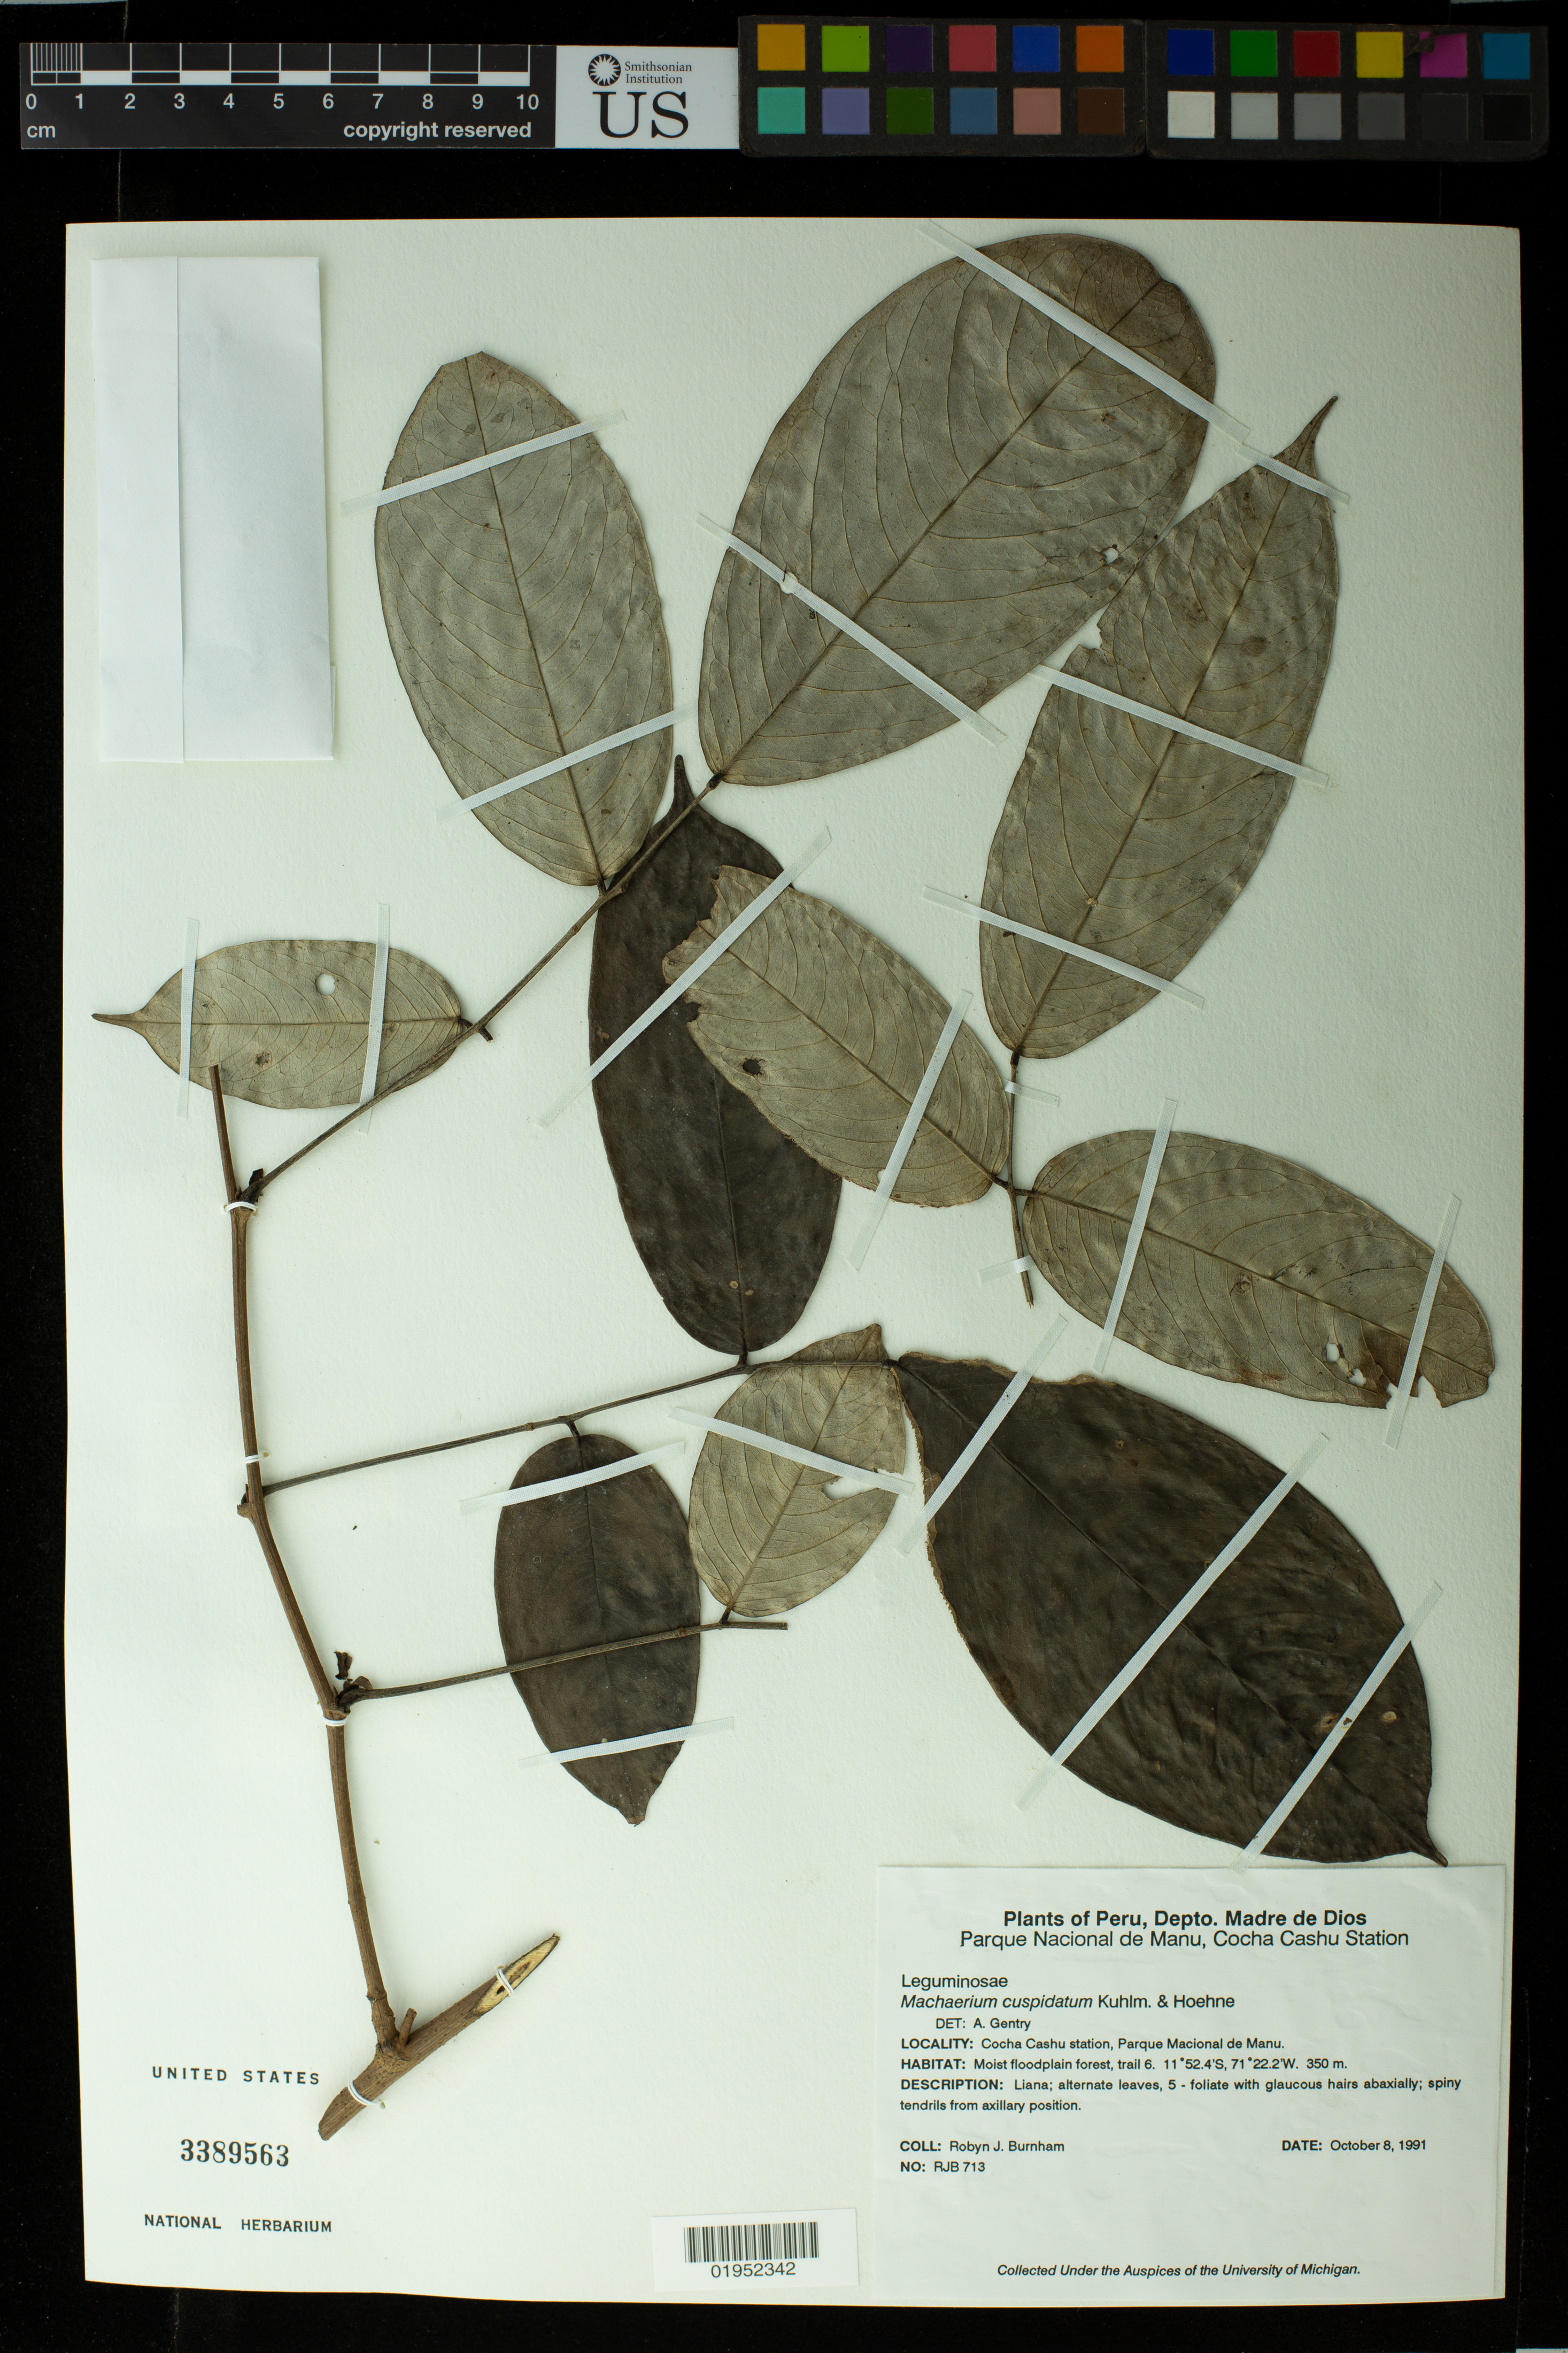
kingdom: Plantae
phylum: Tracheophyta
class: Magnoliopsida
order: Fabales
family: Fabaceae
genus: Machaerium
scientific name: Machaerium cuspidatum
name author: Kuhlm. & Hoehne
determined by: Gentry, A. H.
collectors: R. J. Burnham & P. Nuñez V.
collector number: RJB 713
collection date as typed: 17 Oct 1991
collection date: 1991-10-17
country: Peru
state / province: Madre de Dios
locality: Parque Nacional de Manu, Cocha Cashu Station. Across river from station: ravine plot 2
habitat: Moist floodplain forest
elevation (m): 350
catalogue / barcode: US 3389563